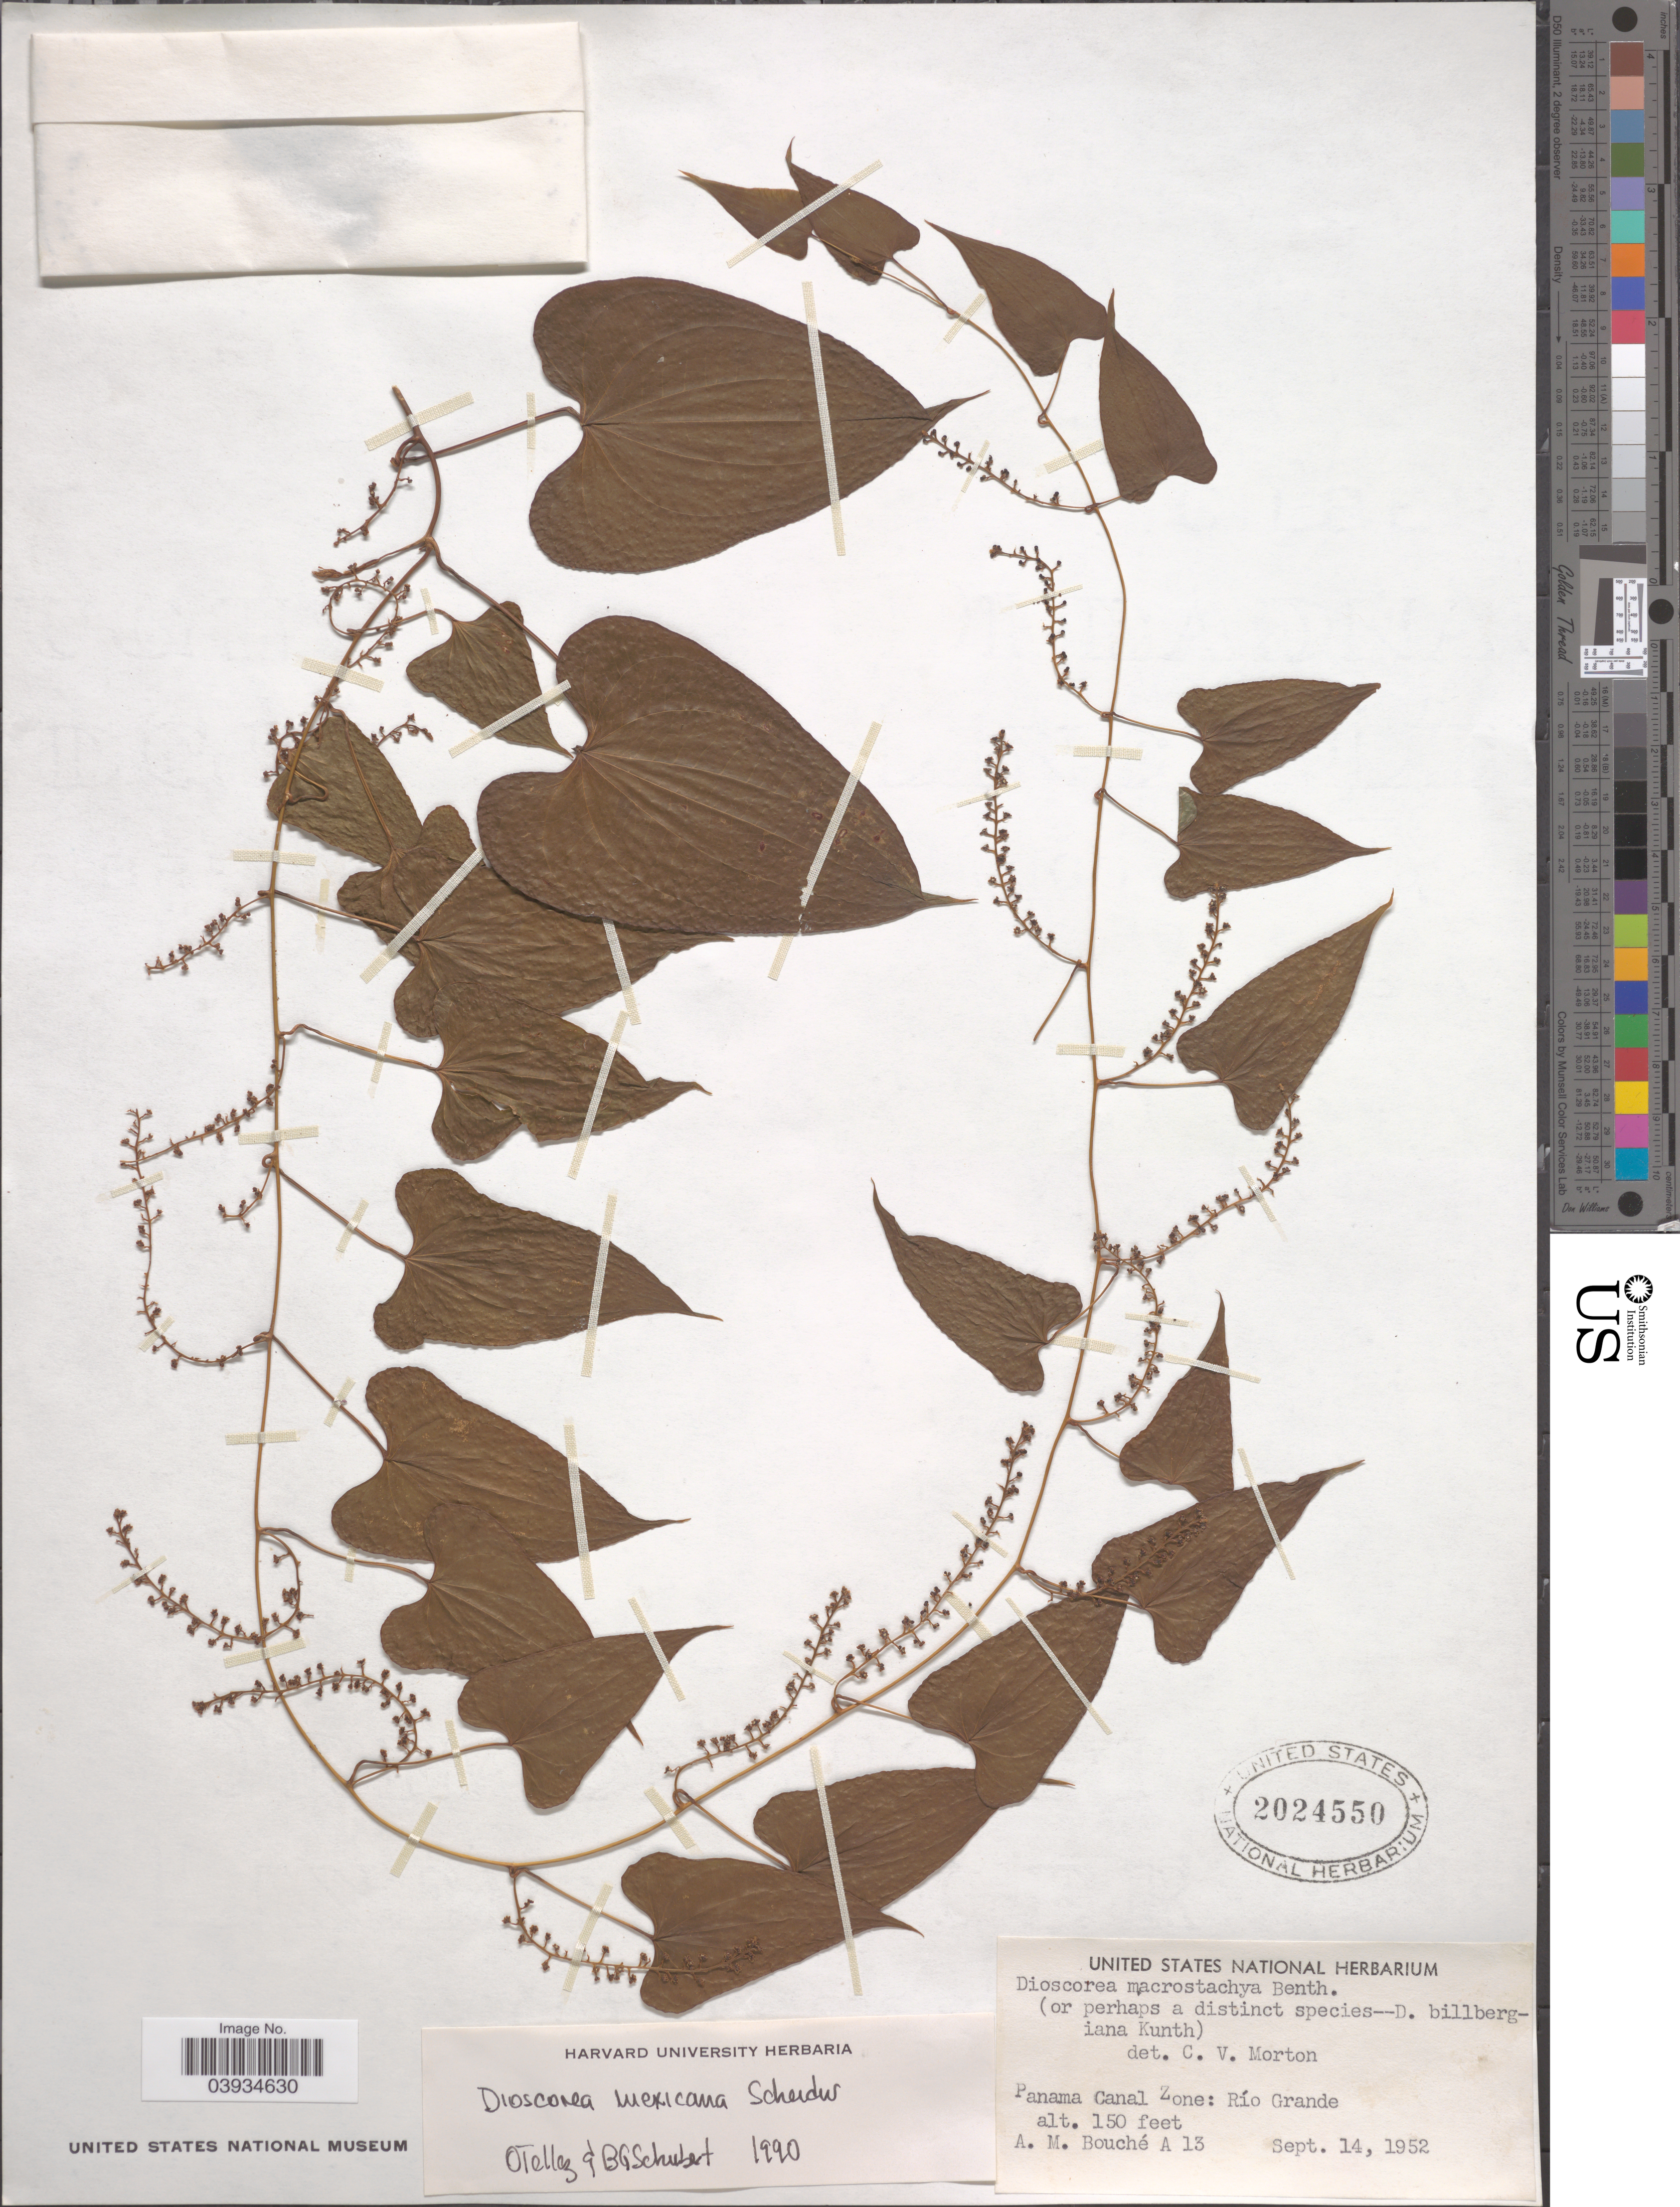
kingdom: Plantae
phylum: Tracheophyta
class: Liliopsida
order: Dioscoreales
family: Dioscoreaceae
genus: Dioscorea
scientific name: Dioscorea mexicana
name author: Scheidw.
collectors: A. Bouche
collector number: A13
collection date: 1952-09-14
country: Panama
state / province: Colón / Panamá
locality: Panama Canal Zone: Río Grande.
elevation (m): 46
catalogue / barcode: US 2024550